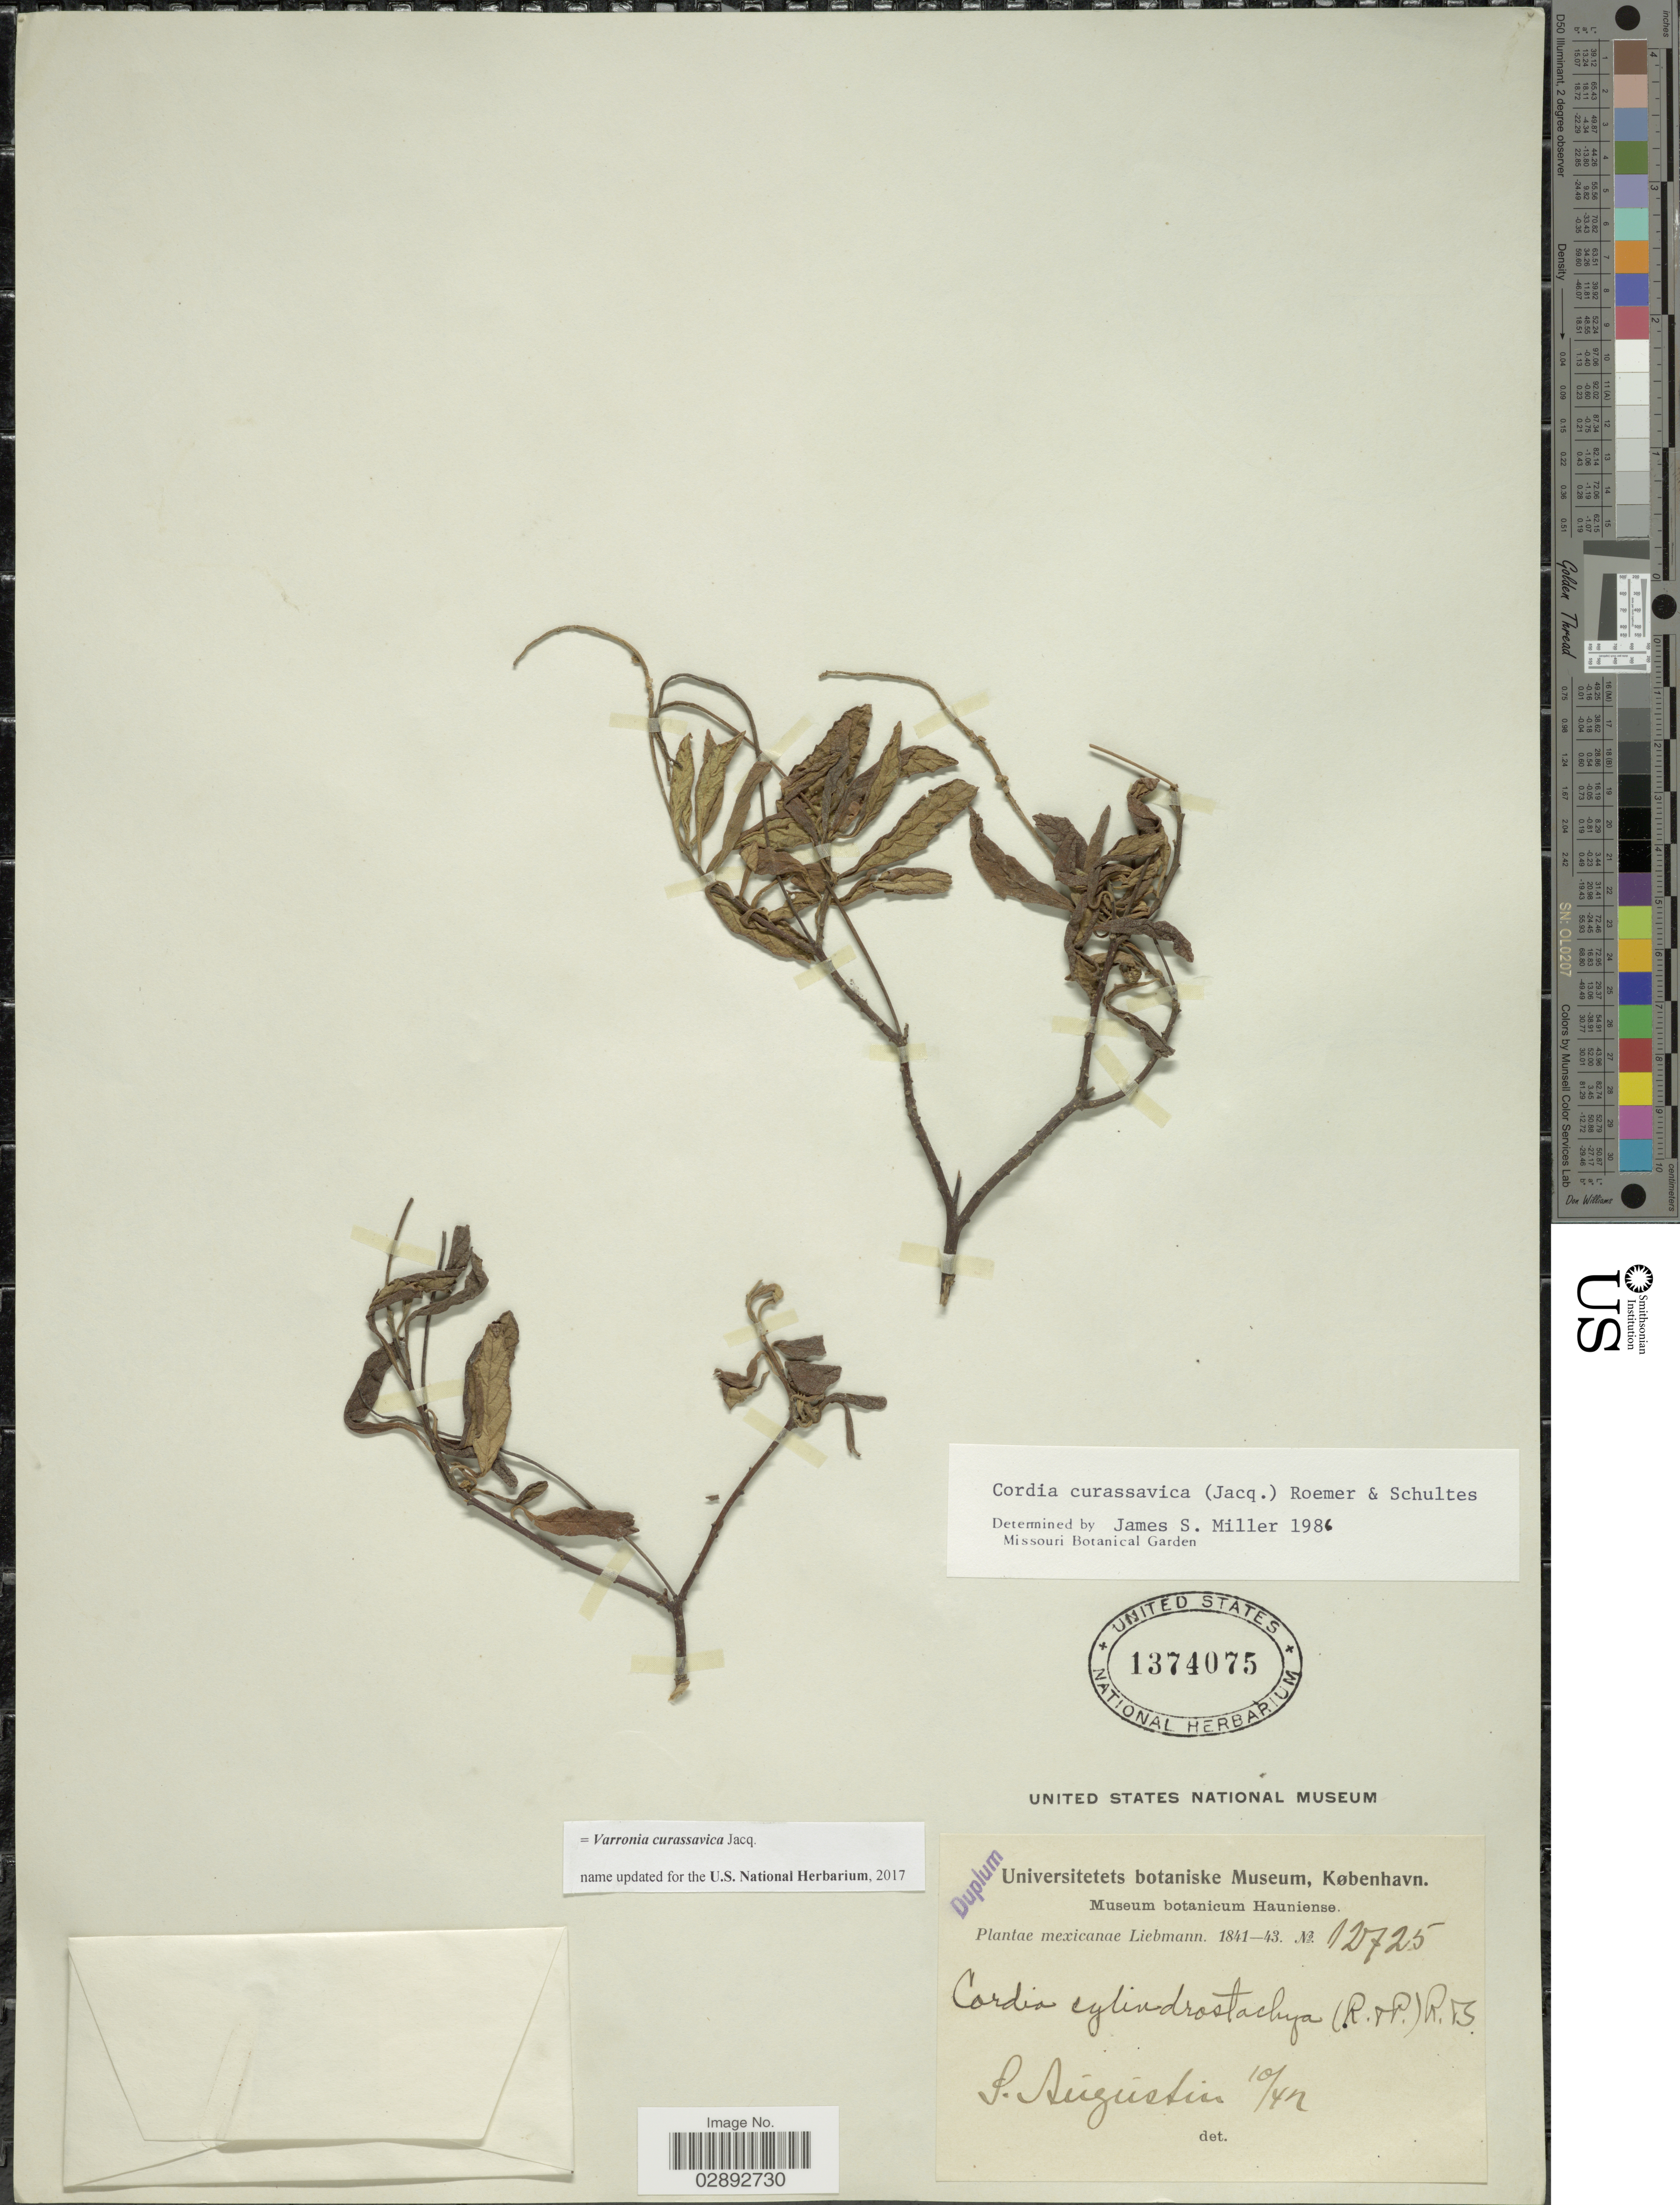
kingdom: Plantae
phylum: Tracheophyta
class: Magnoliopsida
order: Boraginales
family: Cordiaceae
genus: Varronia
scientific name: Varronia curassavica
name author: Jacq.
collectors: Liebmann, --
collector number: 12725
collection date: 1842-10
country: Mexico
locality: S. Augustin.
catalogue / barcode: US 1374075